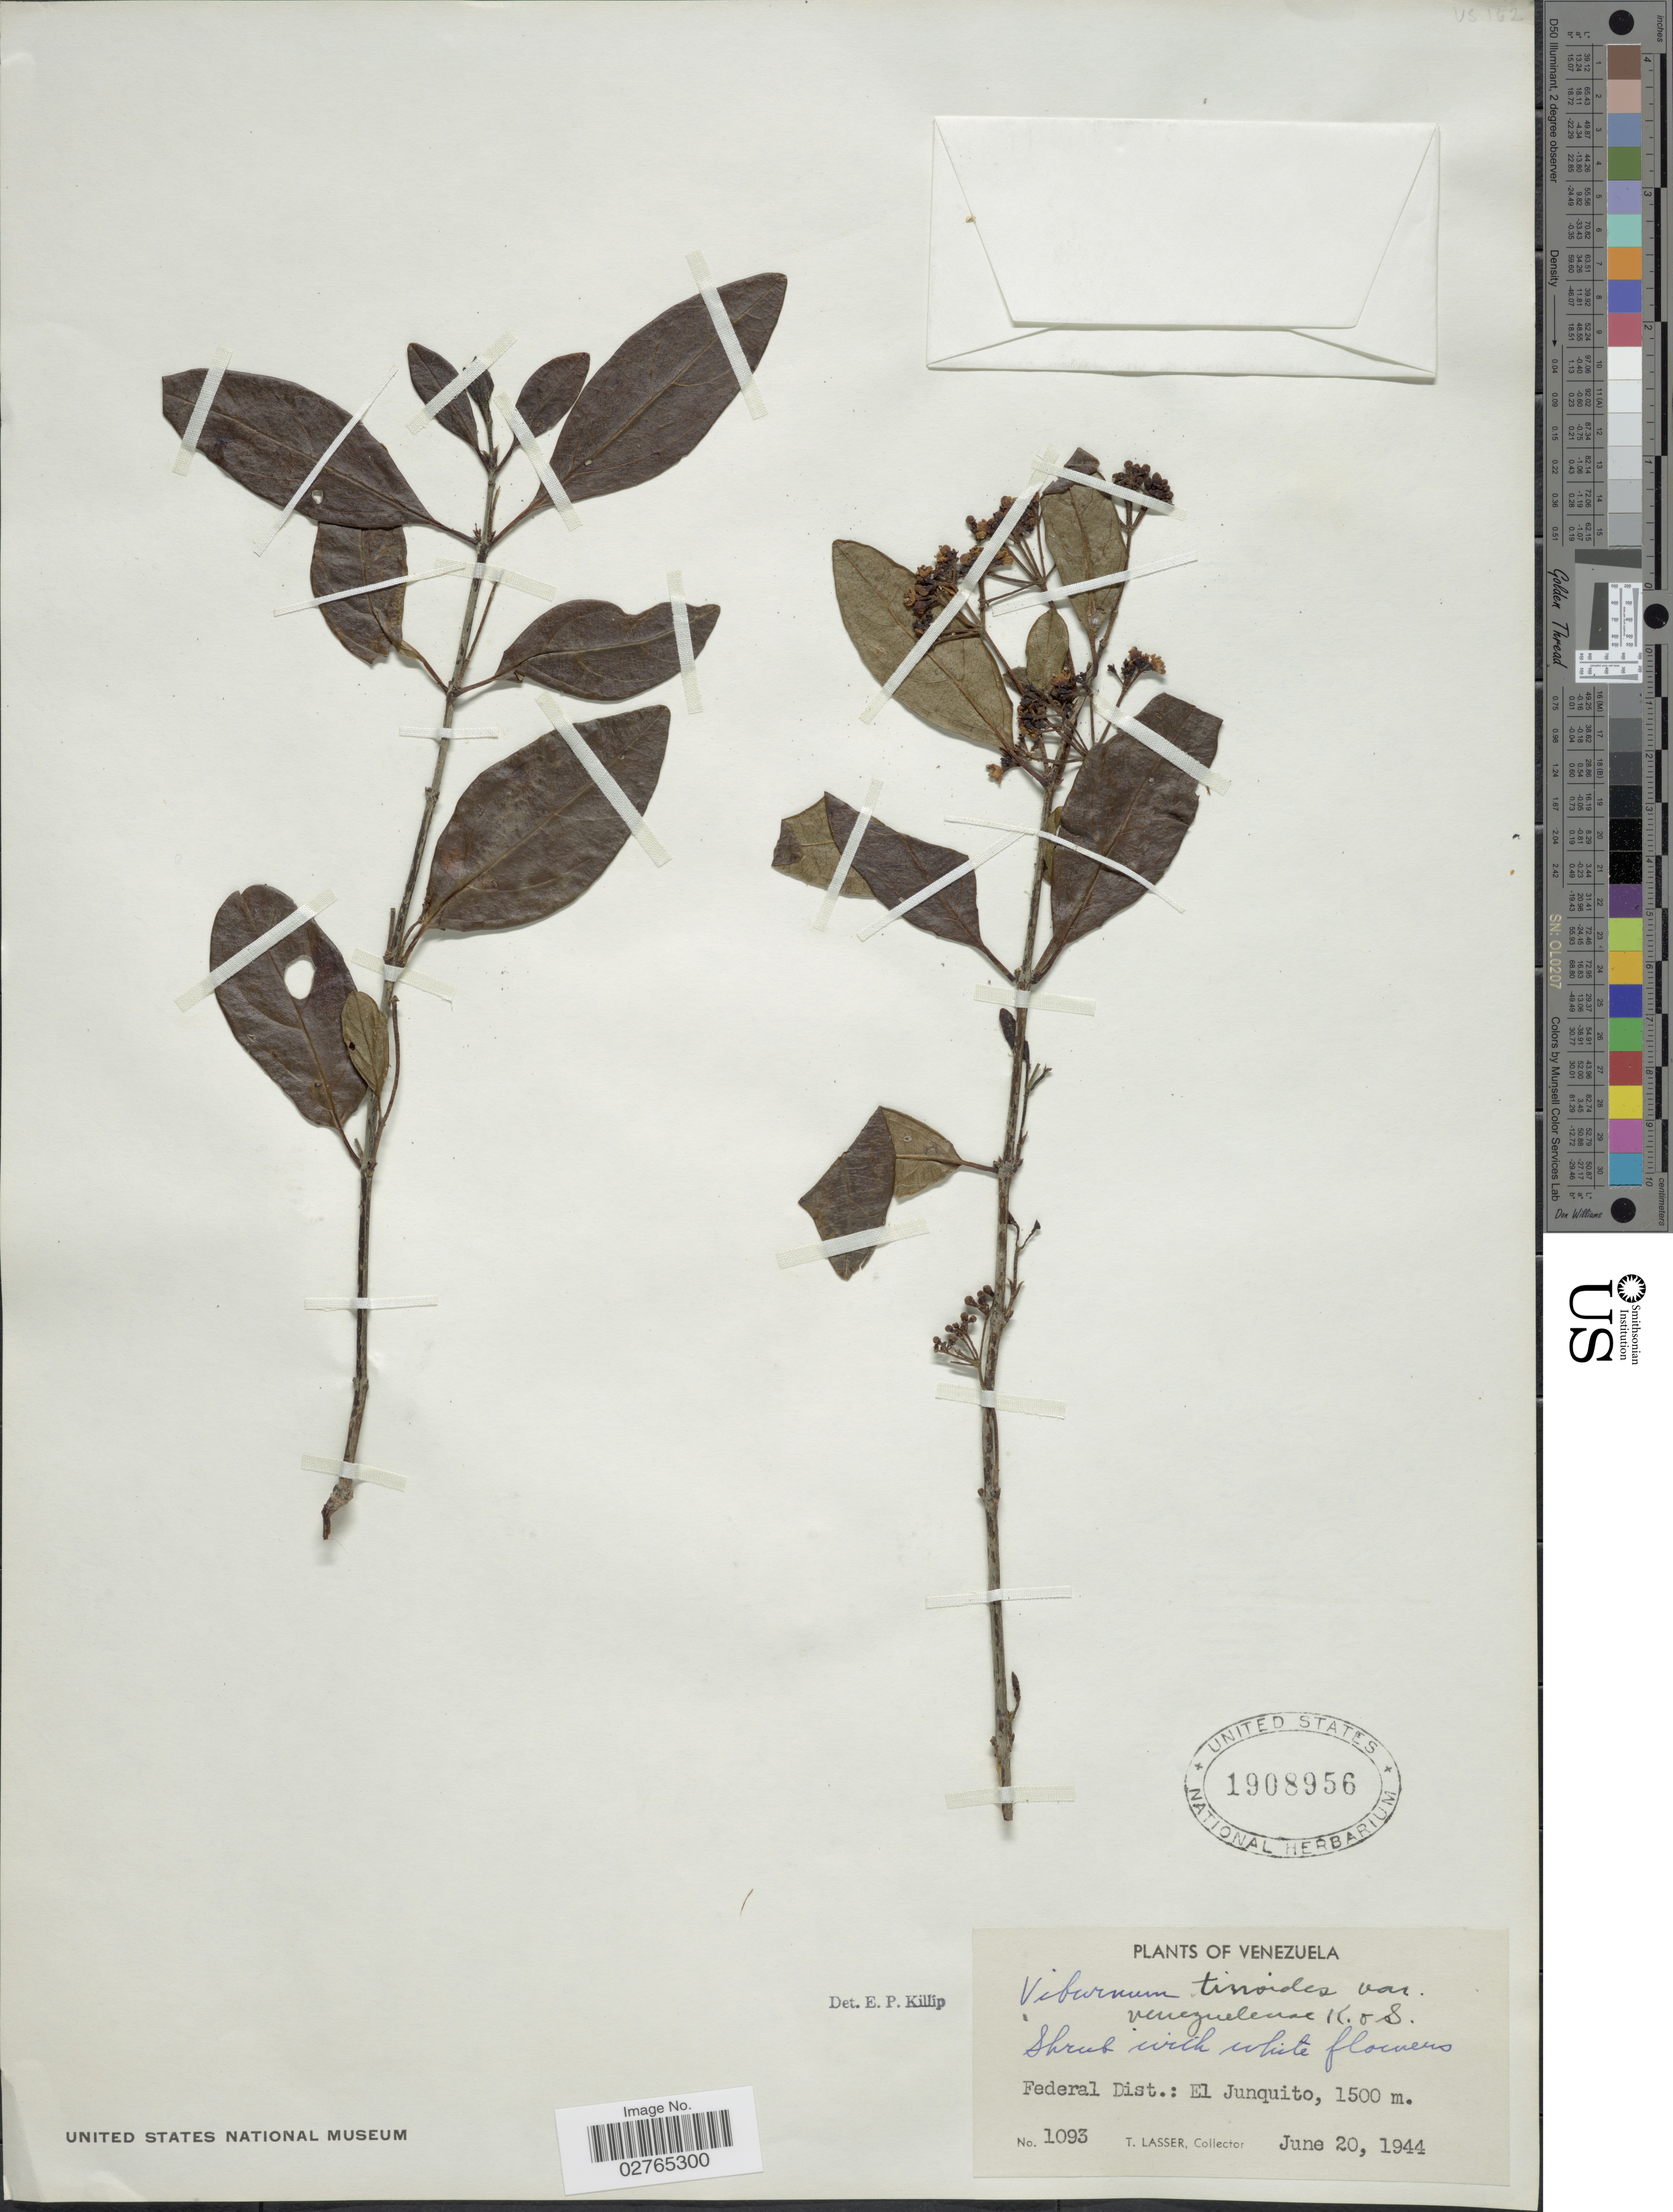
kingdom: Plantae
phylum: Tracheophyta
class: Magnoliopsida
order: Dipsacales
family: Viburnaceae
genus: Viburnum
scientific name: Viburnum tinoides var. venezuelense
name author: L. f.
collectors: T. Lasser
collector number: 1093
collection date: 1944-06-20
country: Venezuela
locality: Federal Dist.: El Junquito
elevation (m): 1500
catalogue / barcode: US 1908956